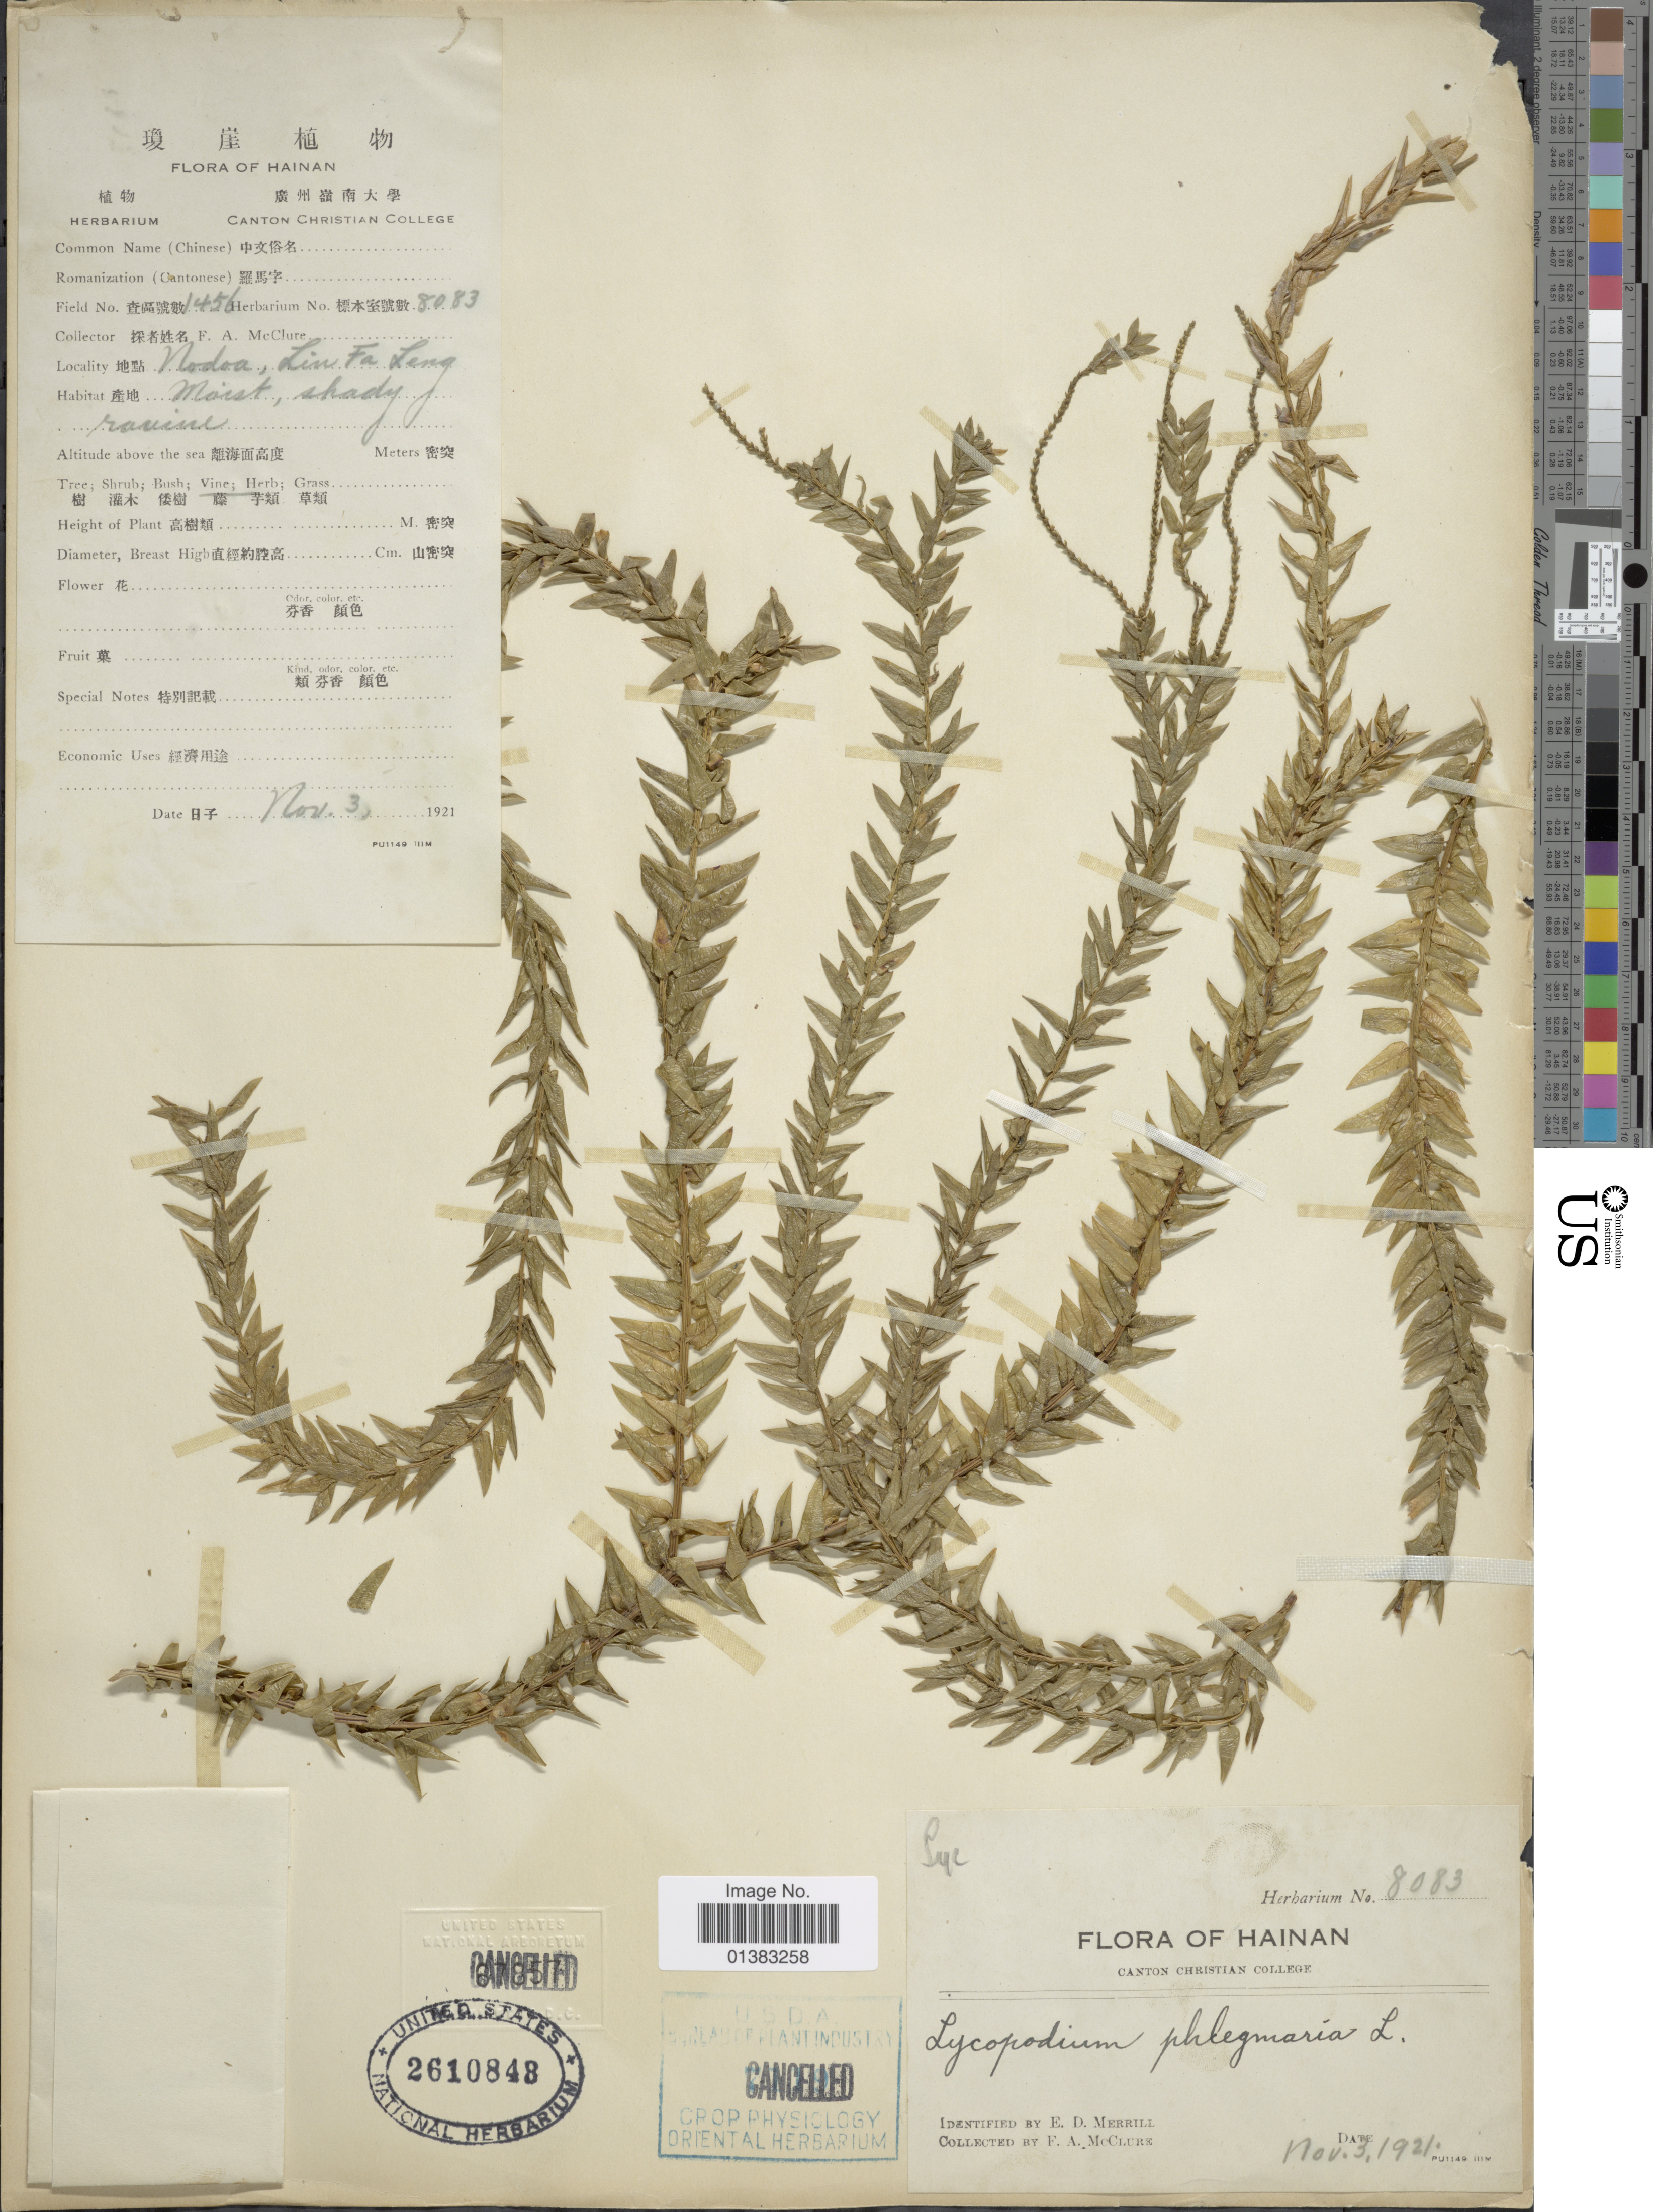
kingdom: Plantae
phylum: Tracheophyta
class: Lycopodiopsida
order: Lycopodiales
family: Lycopodiaceae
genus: Phlegmariurus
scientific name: Phlegmariurus phlegmaria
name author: (L.) Holub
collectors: F. A. McClure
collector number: PU1149?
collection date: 1921-11-03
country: China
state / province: Hainan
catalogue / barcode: US 2610848